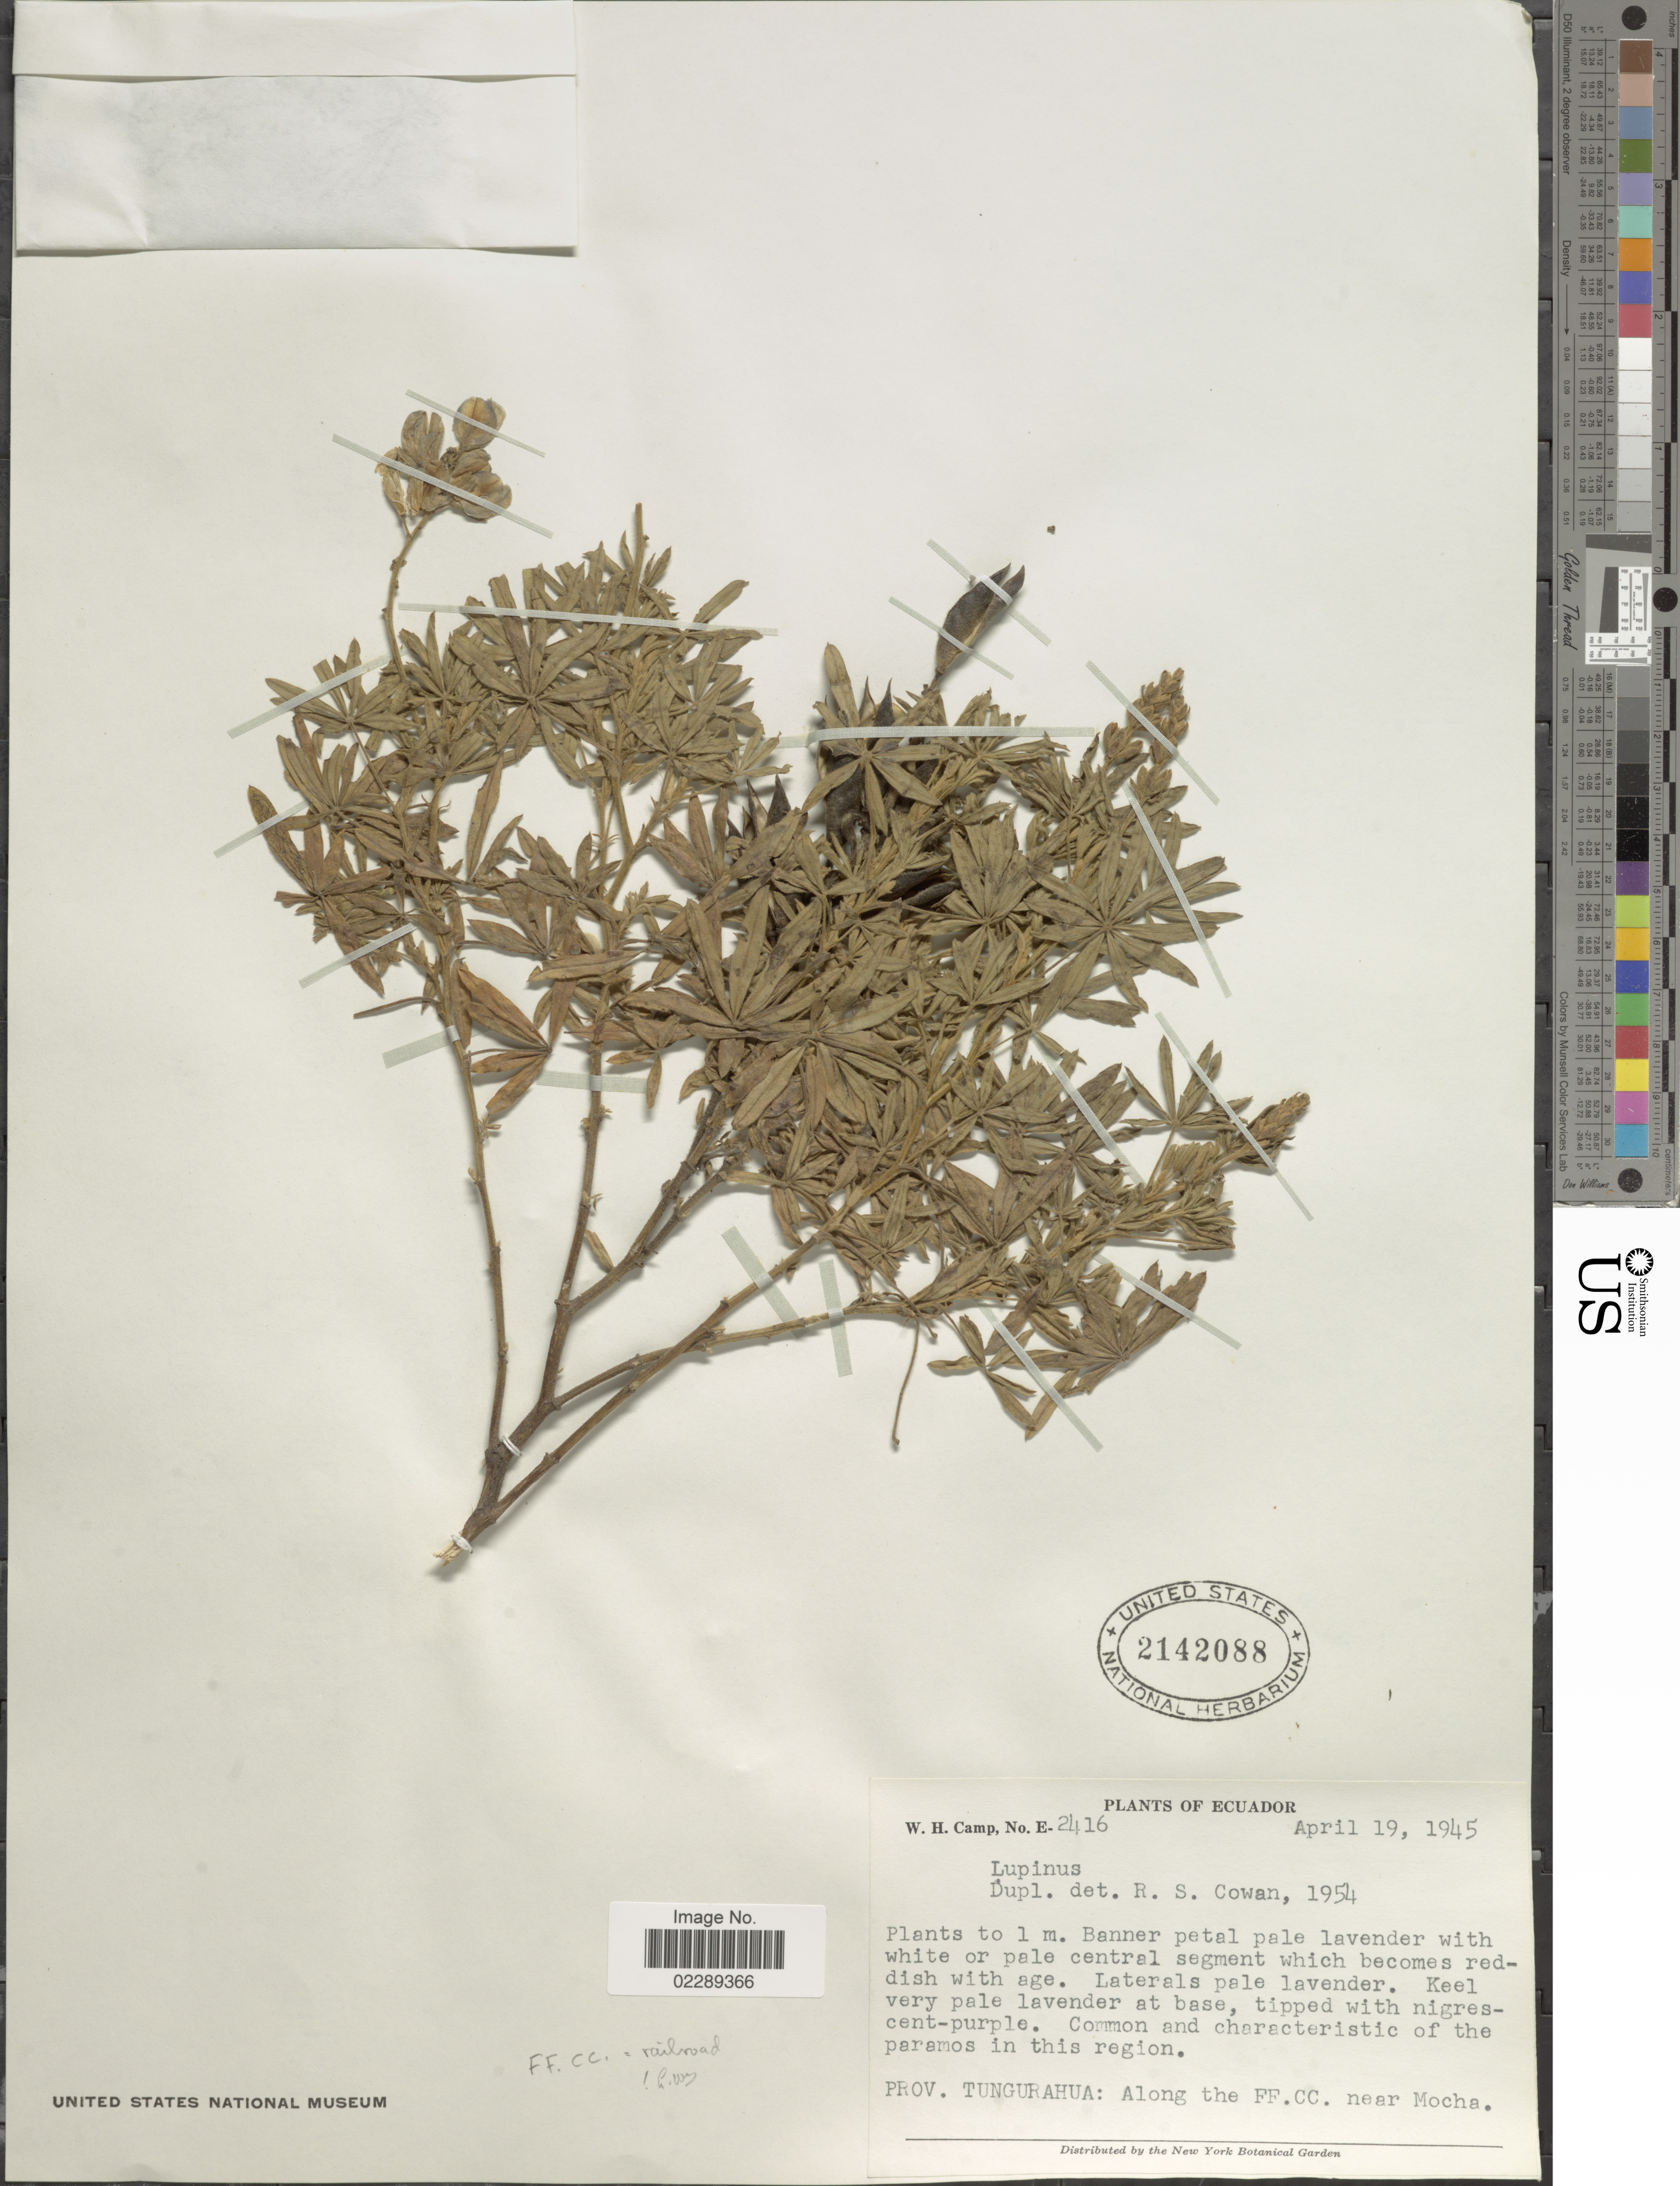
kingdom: Plantae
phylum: Tracheophyta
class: Magnoliopsida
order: Fabales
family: Fabaceae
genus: Lupinus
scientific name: Lupinus sp.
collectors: W. H. Camp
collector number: E-2416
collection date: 1945-04-19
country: Ecuador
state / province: Tungurahua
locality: Prov. Tungurahua: Along the FF. CC. near Mocha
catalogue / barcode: US 2142088